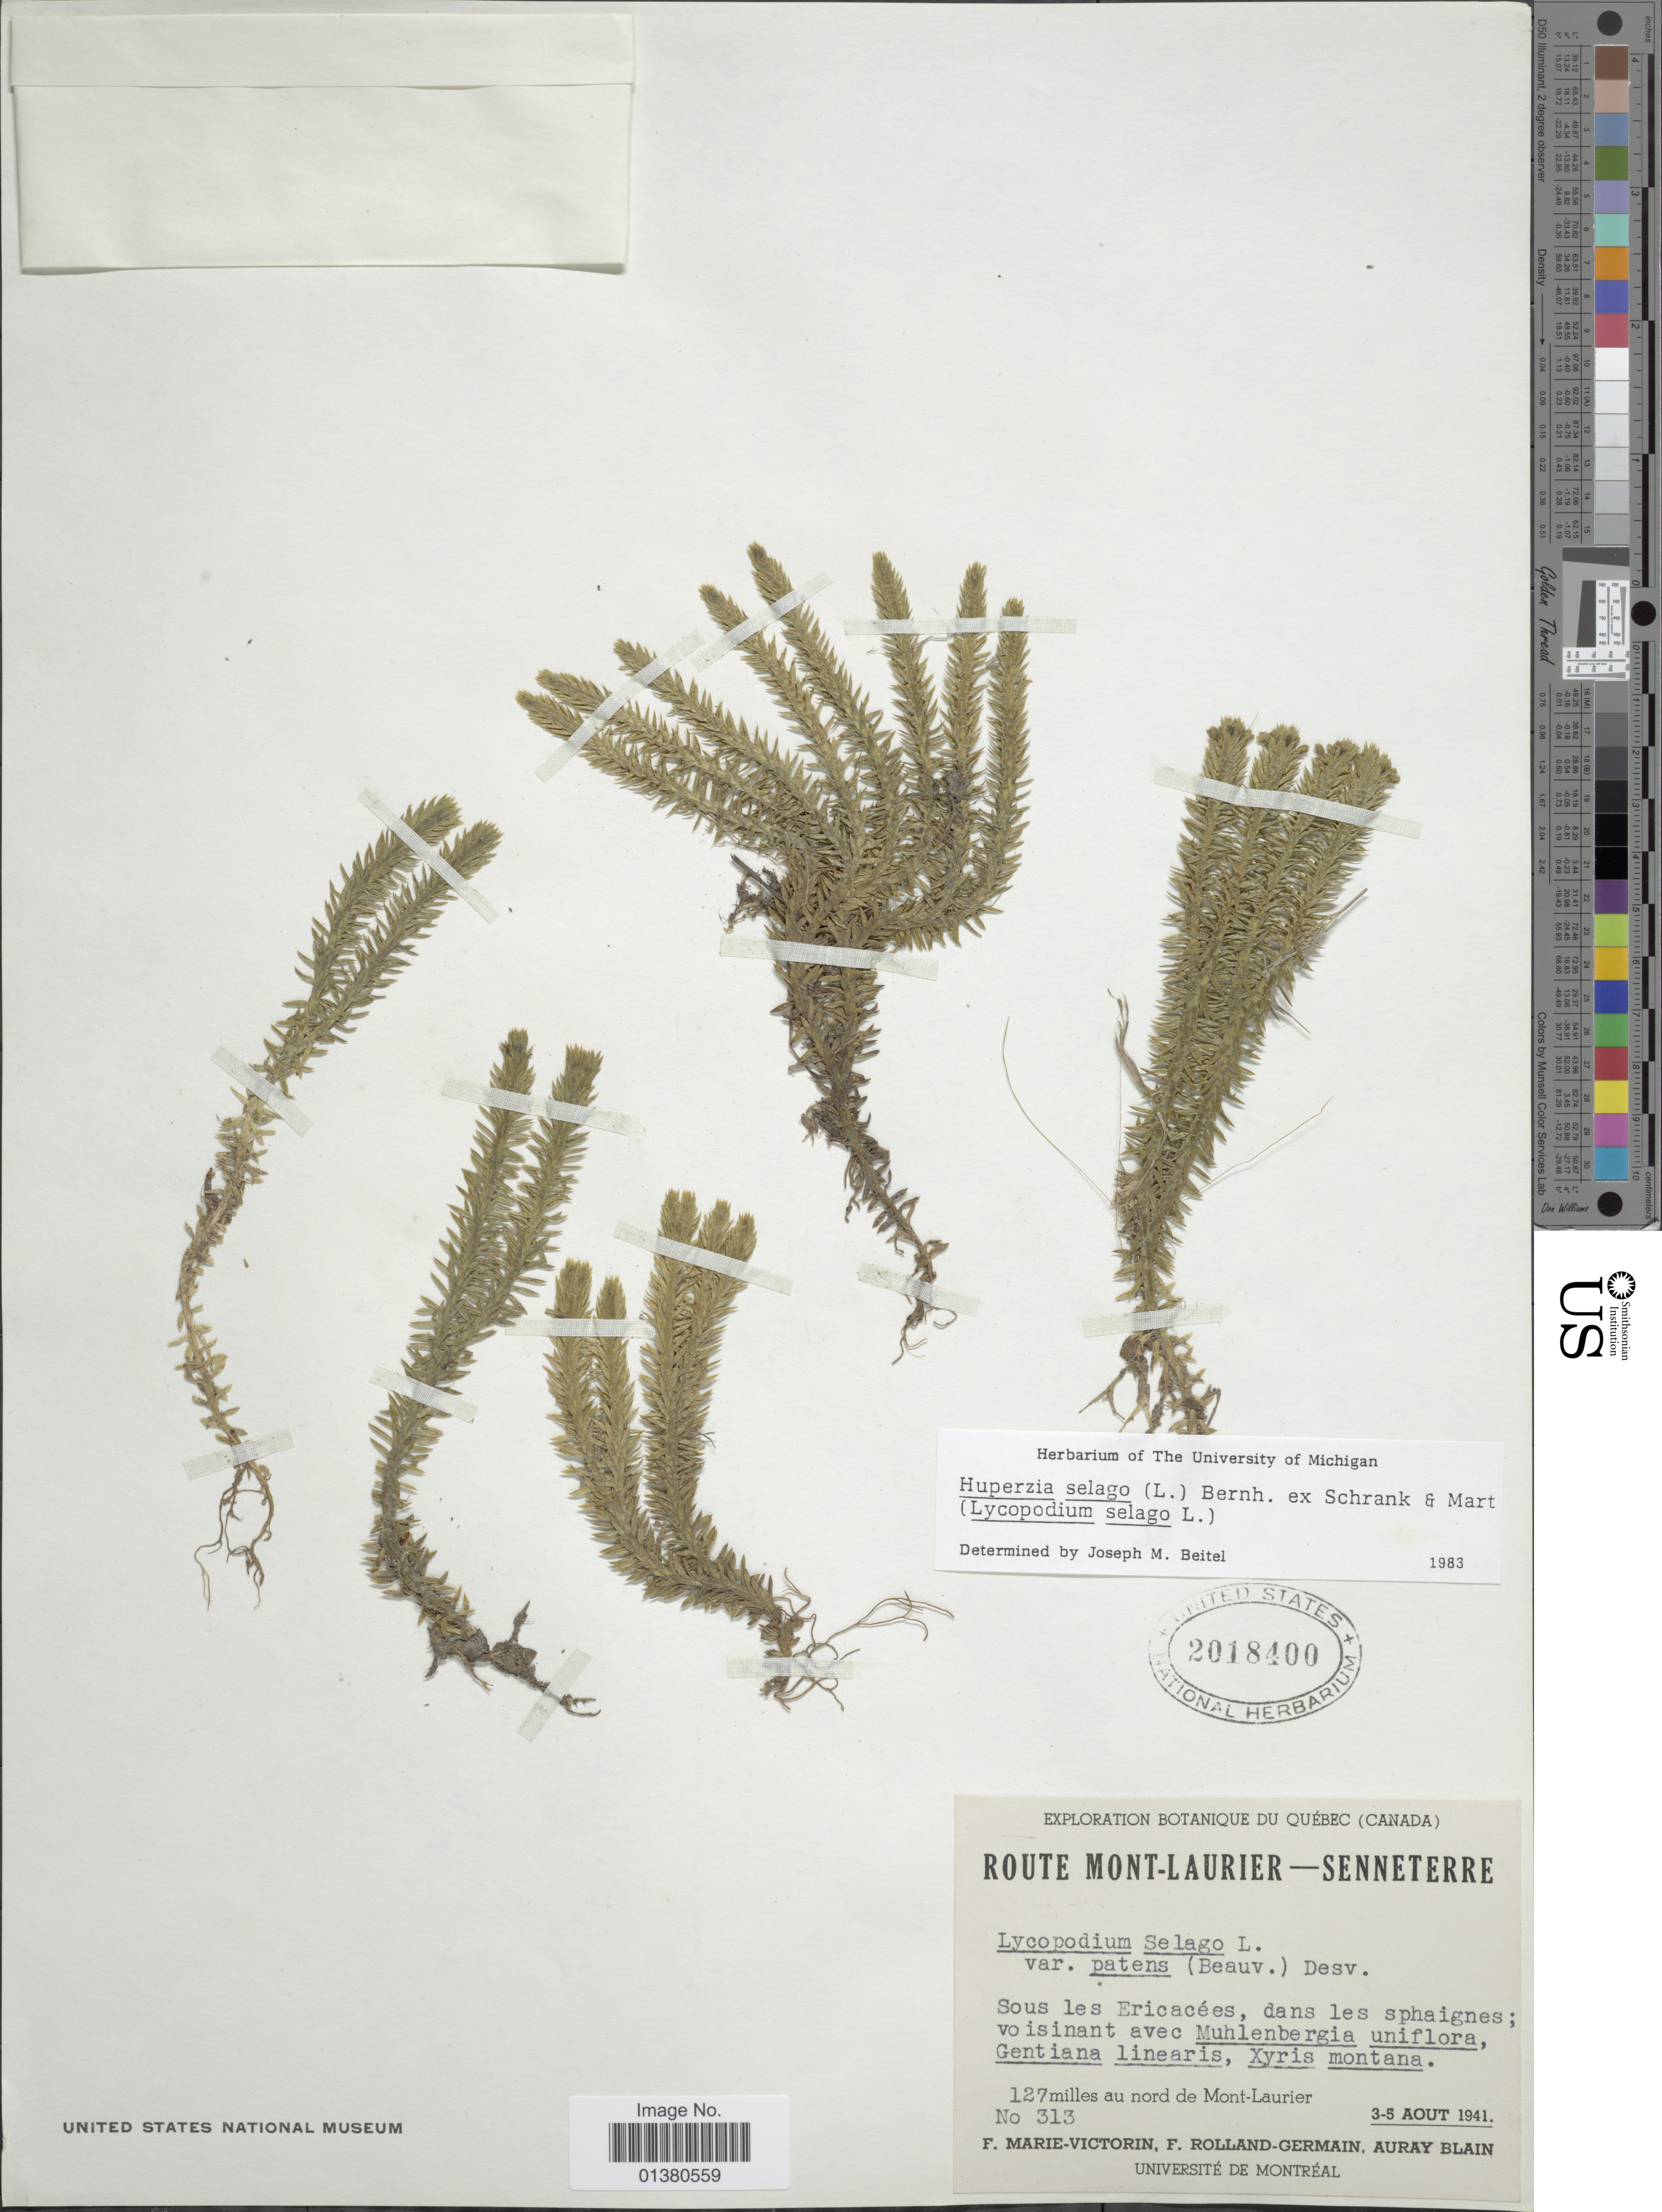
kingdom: Plantae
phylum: Tracheophyta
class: Lycopodiopsida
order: Lycopodiales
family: Lycopodiaceae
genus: Huperzia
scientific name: Huperzia selago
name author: (L.) Bernh. ex Schrank & Mart.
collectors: Fr. Marie-Victorin, Rolland-Germain & A. Blain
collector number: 313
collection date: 1941-08-03/1941-08-05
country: Canada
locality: Route Mont-Laurier-Senneterre, 127miles au nord de Mont-Laurier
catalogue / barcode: US 2018400